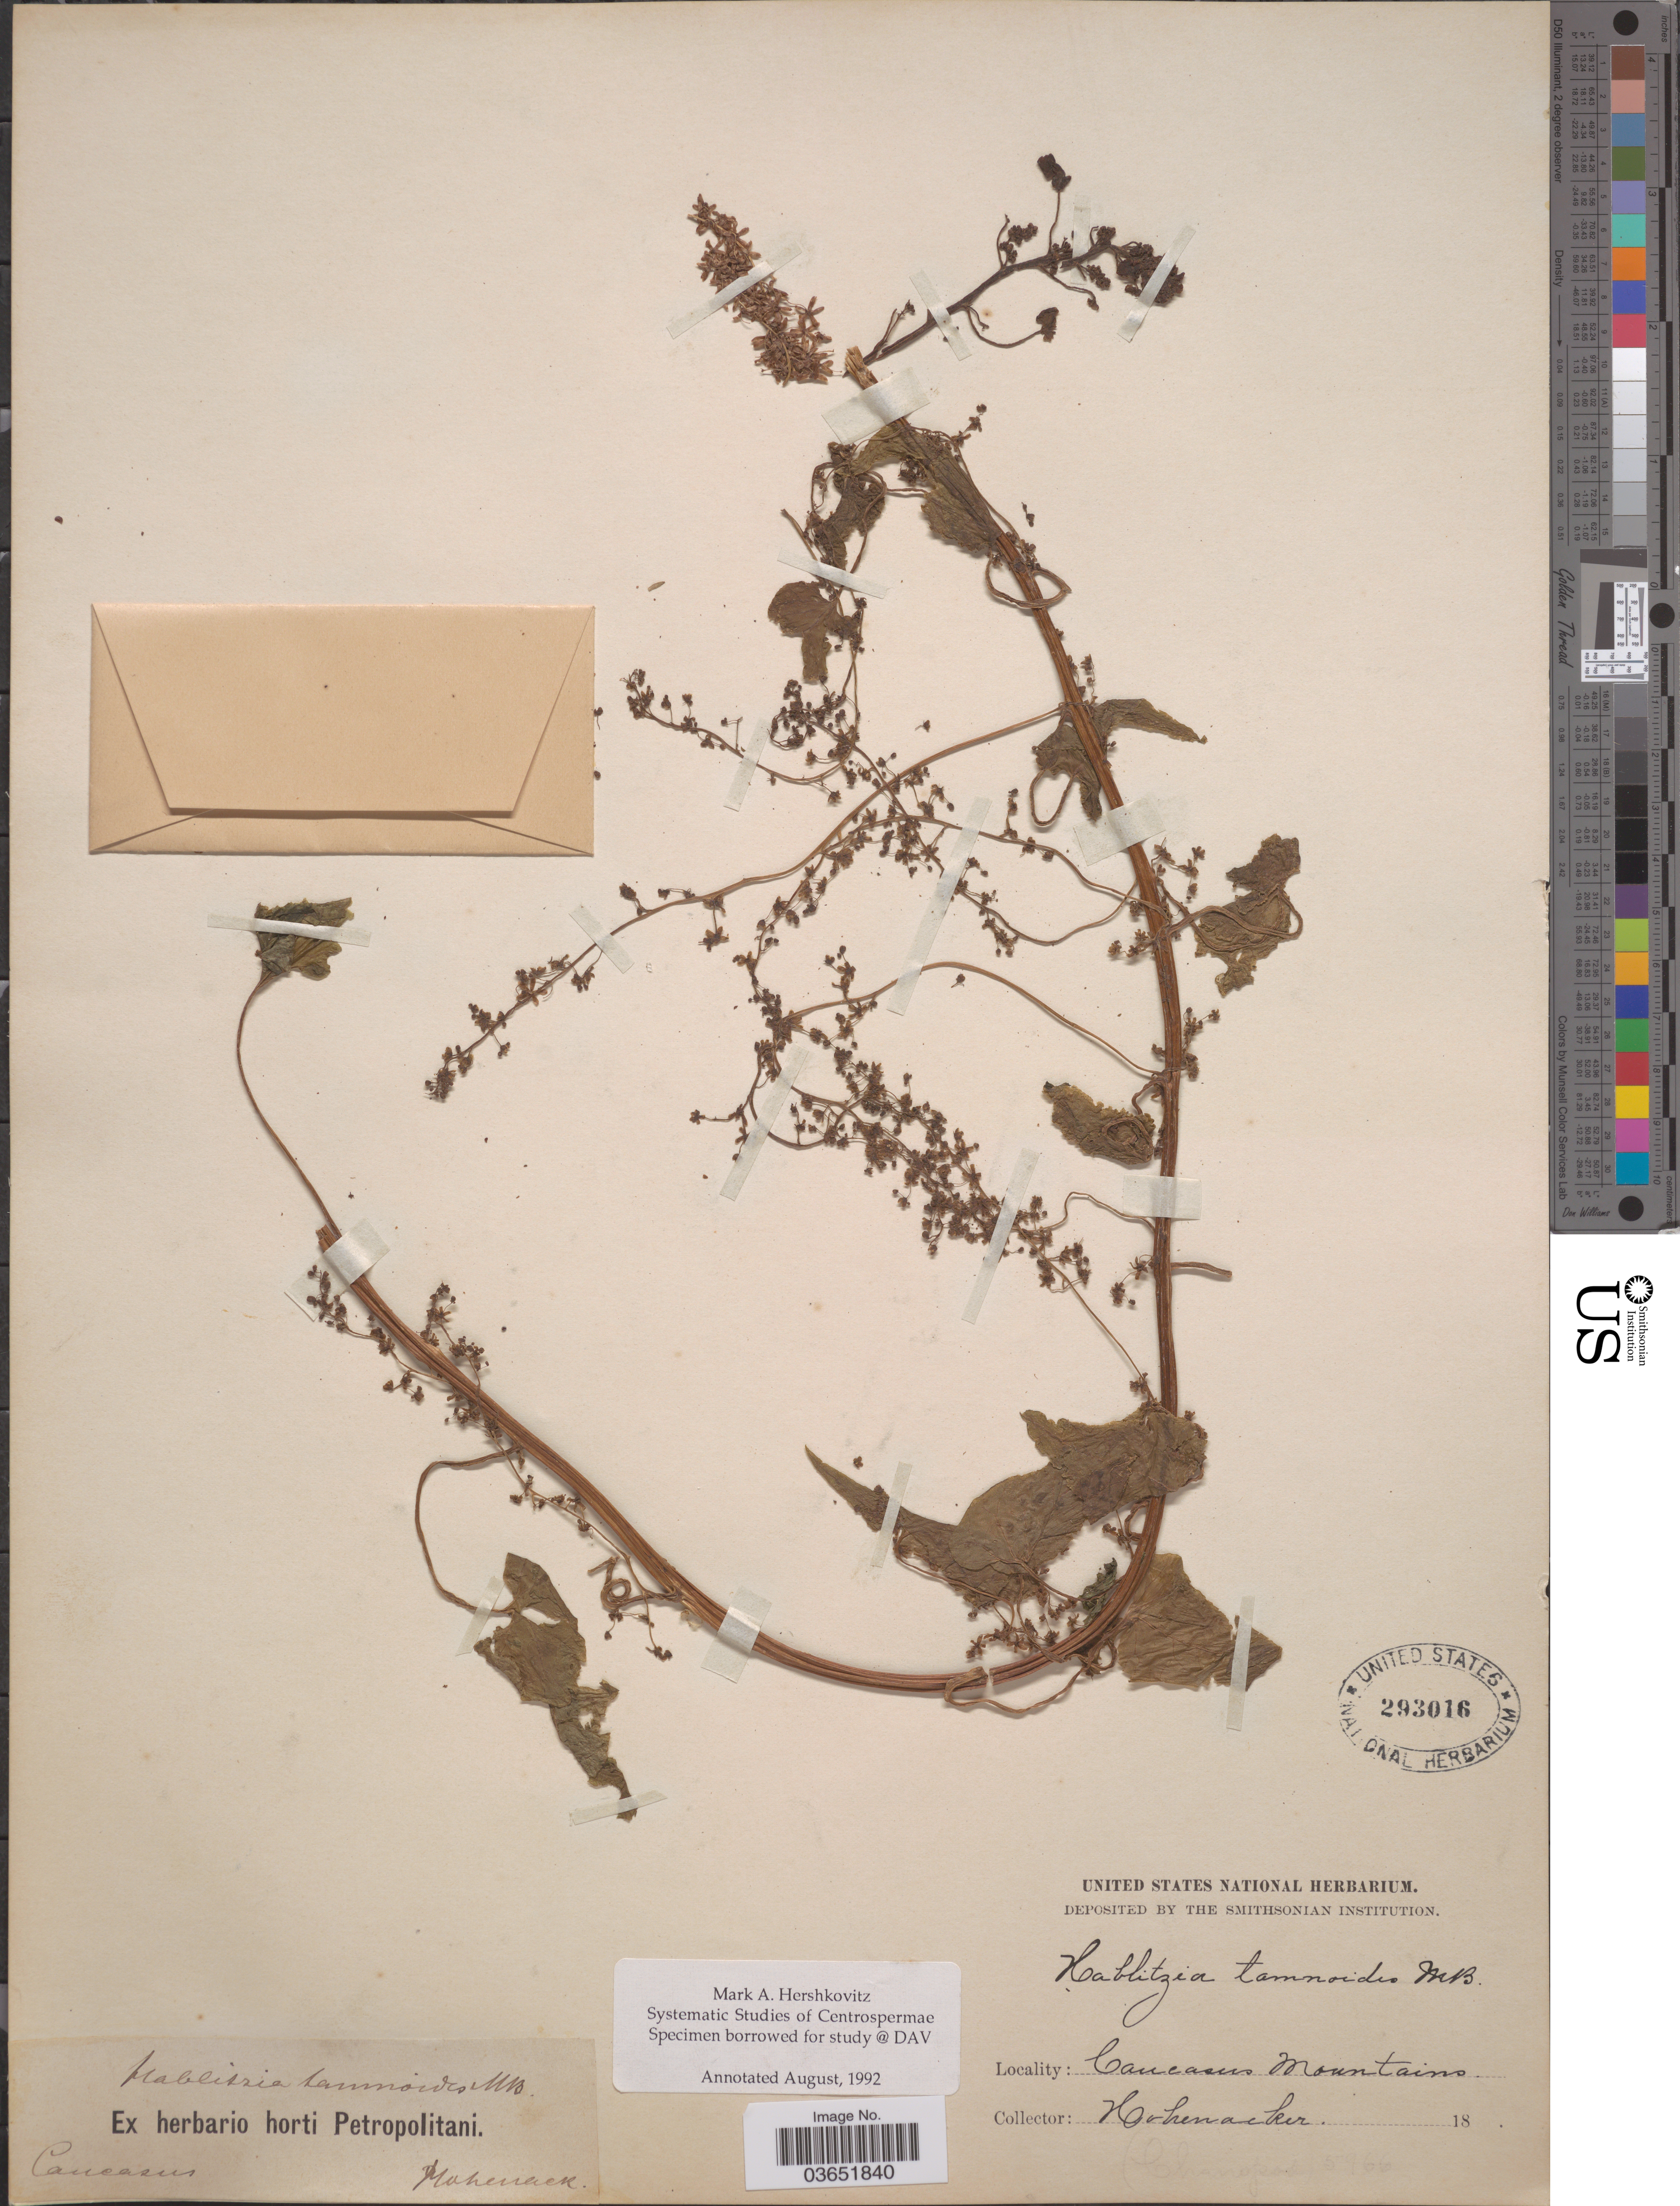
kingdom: Plantae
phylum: Tracheophyta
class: Magnoliopsida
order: Caryophyllales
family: Amaranthaceae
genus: Hablitzia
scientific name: Hablitzia tamnoides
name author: M. Bieb.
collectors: -. Hohenaker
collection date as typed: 18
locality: Caucasus Mountains.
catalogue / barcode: US 293016